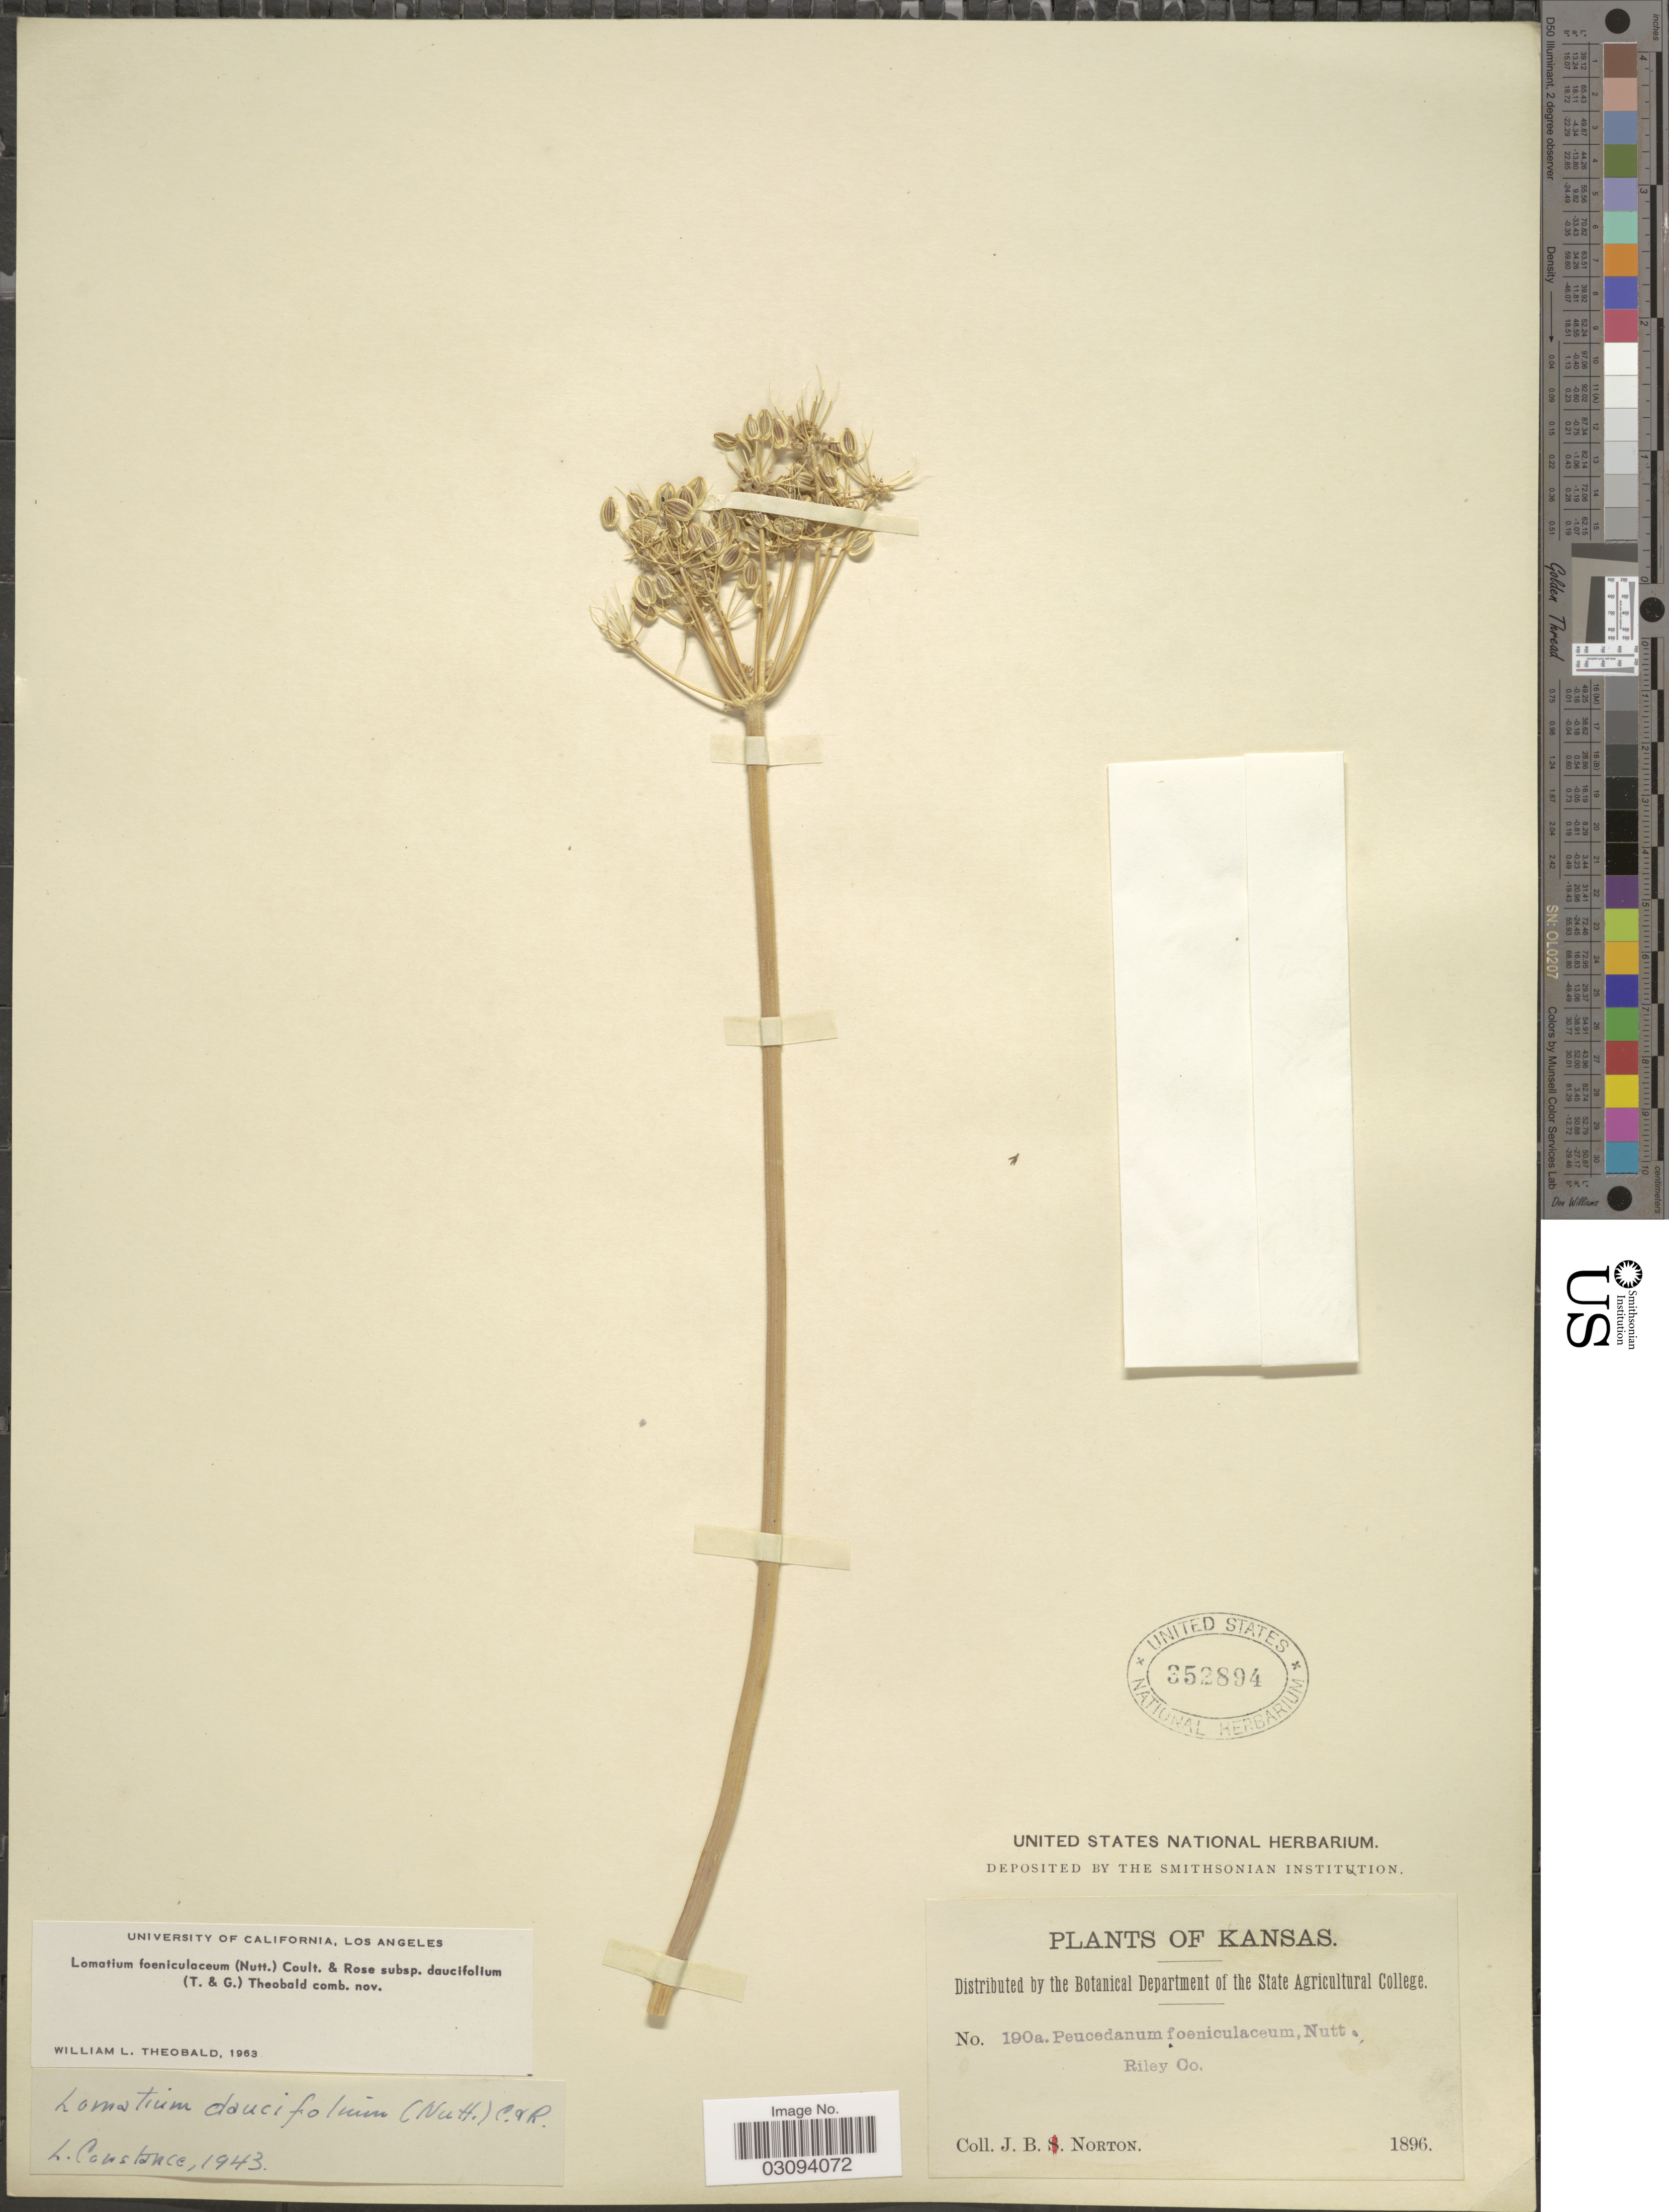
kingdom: Plantae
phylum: Tracheophyta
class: Magnoliopsida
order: Apiales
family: Apiaceae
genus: Lomatium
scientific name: Lomatium foeniculaceum subsp. daucifolium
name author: (Torr. & A. Gray) W.L. Theob.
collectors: J. B. Norton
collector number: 190a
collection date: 1896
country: United States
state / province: Kansas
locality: Riley Co.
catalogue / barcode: US 352894